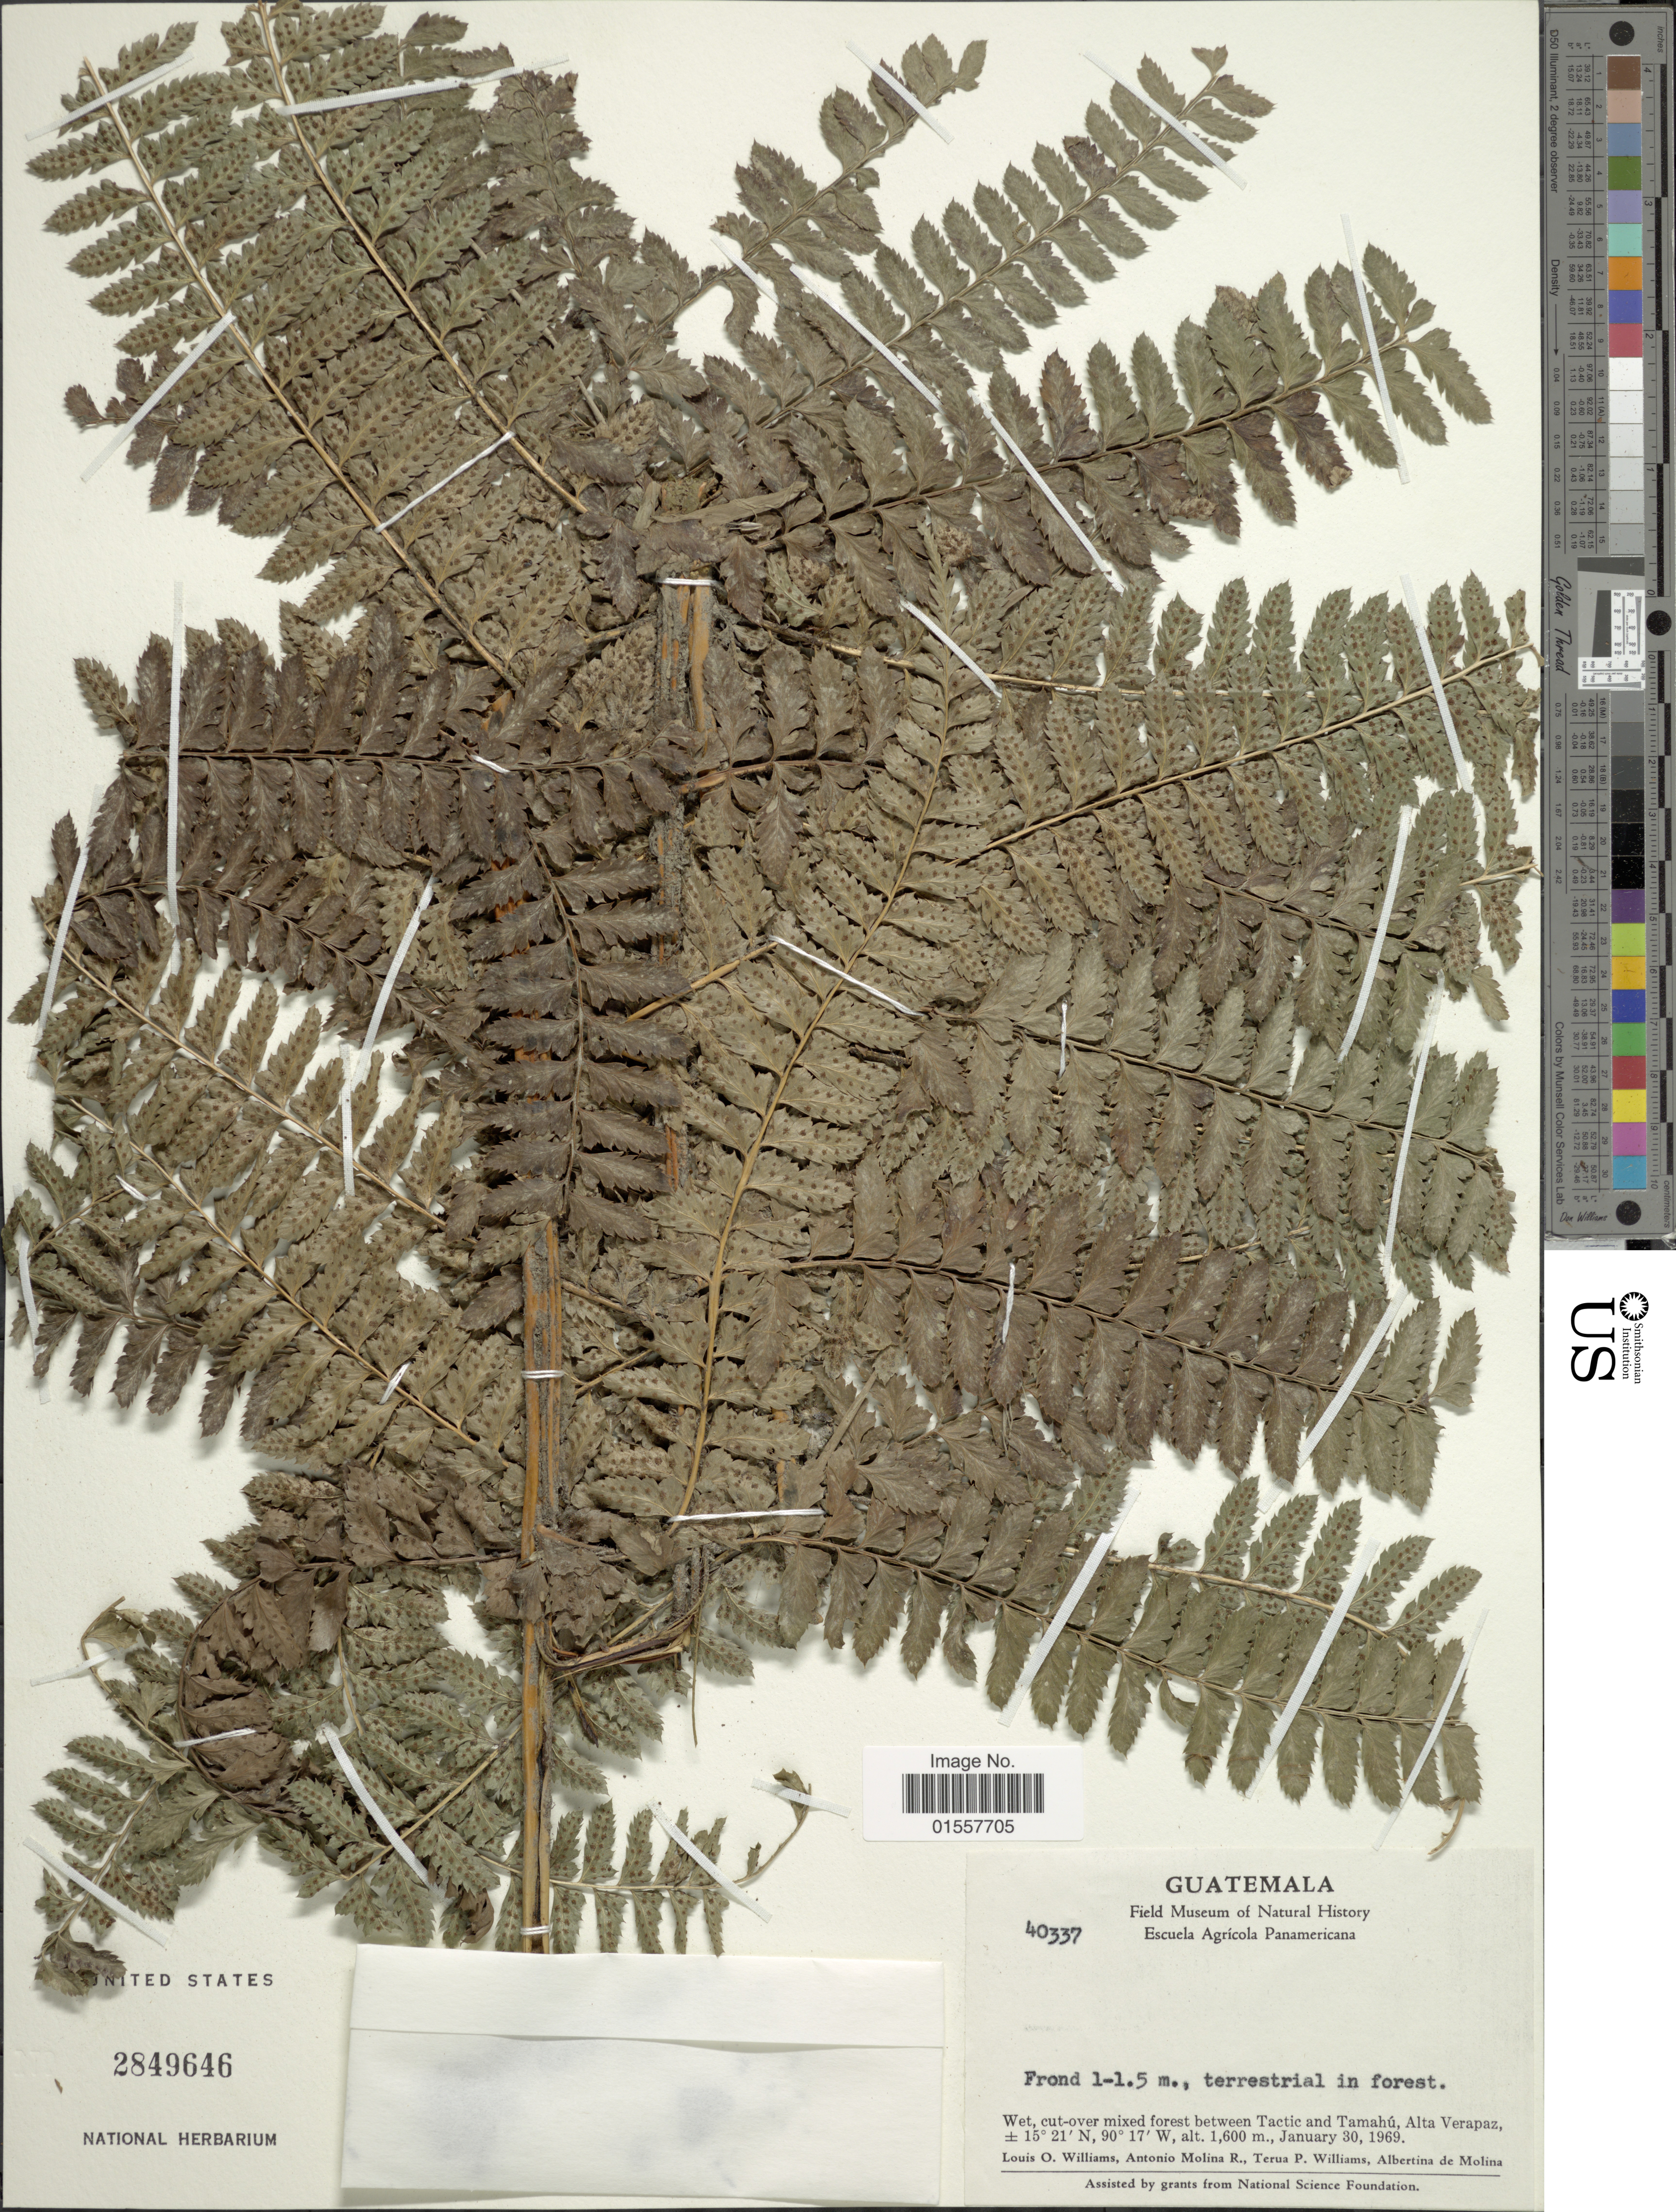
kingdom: Plantae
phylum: Tracheophyta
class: Polypodiopsida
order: Polypodiales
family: Dryopteridaceae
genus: Polystichum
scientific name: Polystichum hartwegii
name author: (Klotzsch) Hieron.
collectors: L. O. Williams, A. Molina R., T. P. Williams & A. R. Molina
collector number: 40337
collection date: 1969-01-30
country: Guatemala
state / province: Alta Verapaz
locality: Between Tactic and Tamahu, Alta Verapaz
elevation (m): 1600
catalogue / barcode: US 2849646